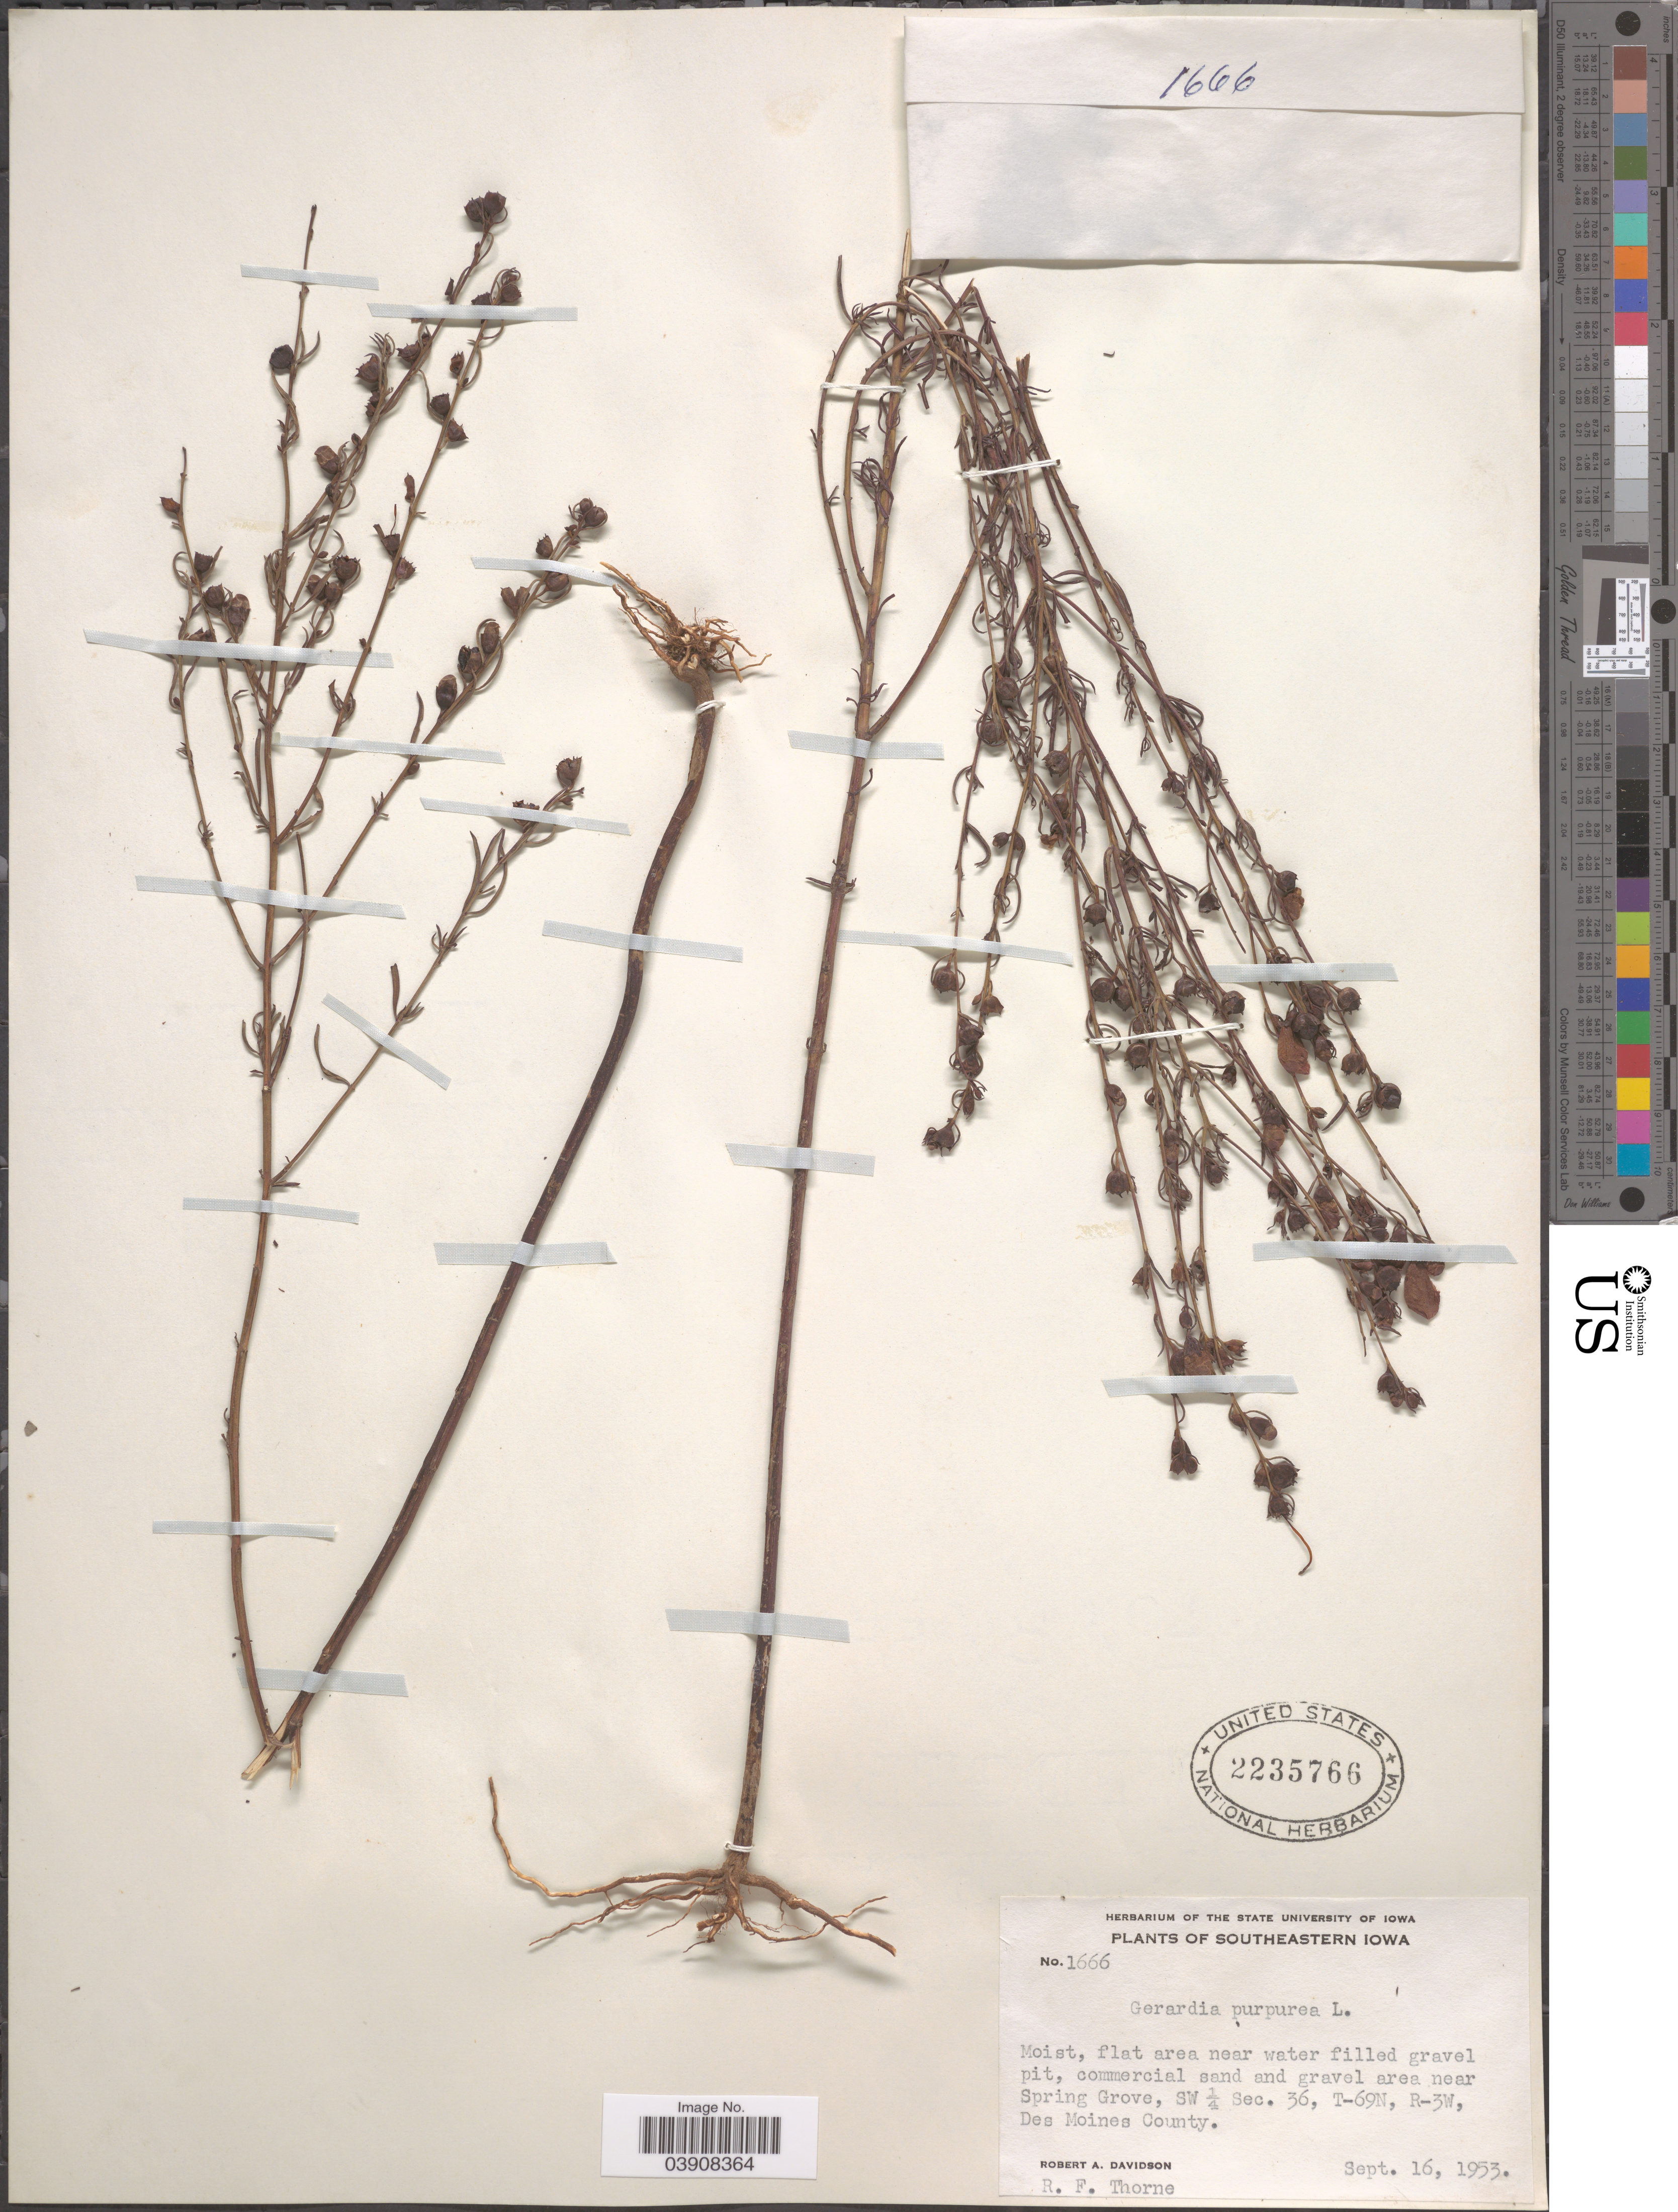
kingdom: Plantae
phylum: Tracheophyta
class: Magnoliopsida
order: Lamiales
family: Orobanchaceae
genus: Agalinis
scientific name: Agalinis purpurea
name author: (L.) Pennell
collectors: R. A. Davidson & R. Thorne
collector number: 1666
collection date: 1953-09-16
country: United States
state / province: Iowa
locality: Southeastern Iowa. Near Spring Grove, SW ¼ Sec. 36, T-69N, R-3W, Des Moines County.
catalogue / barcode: US 2235766